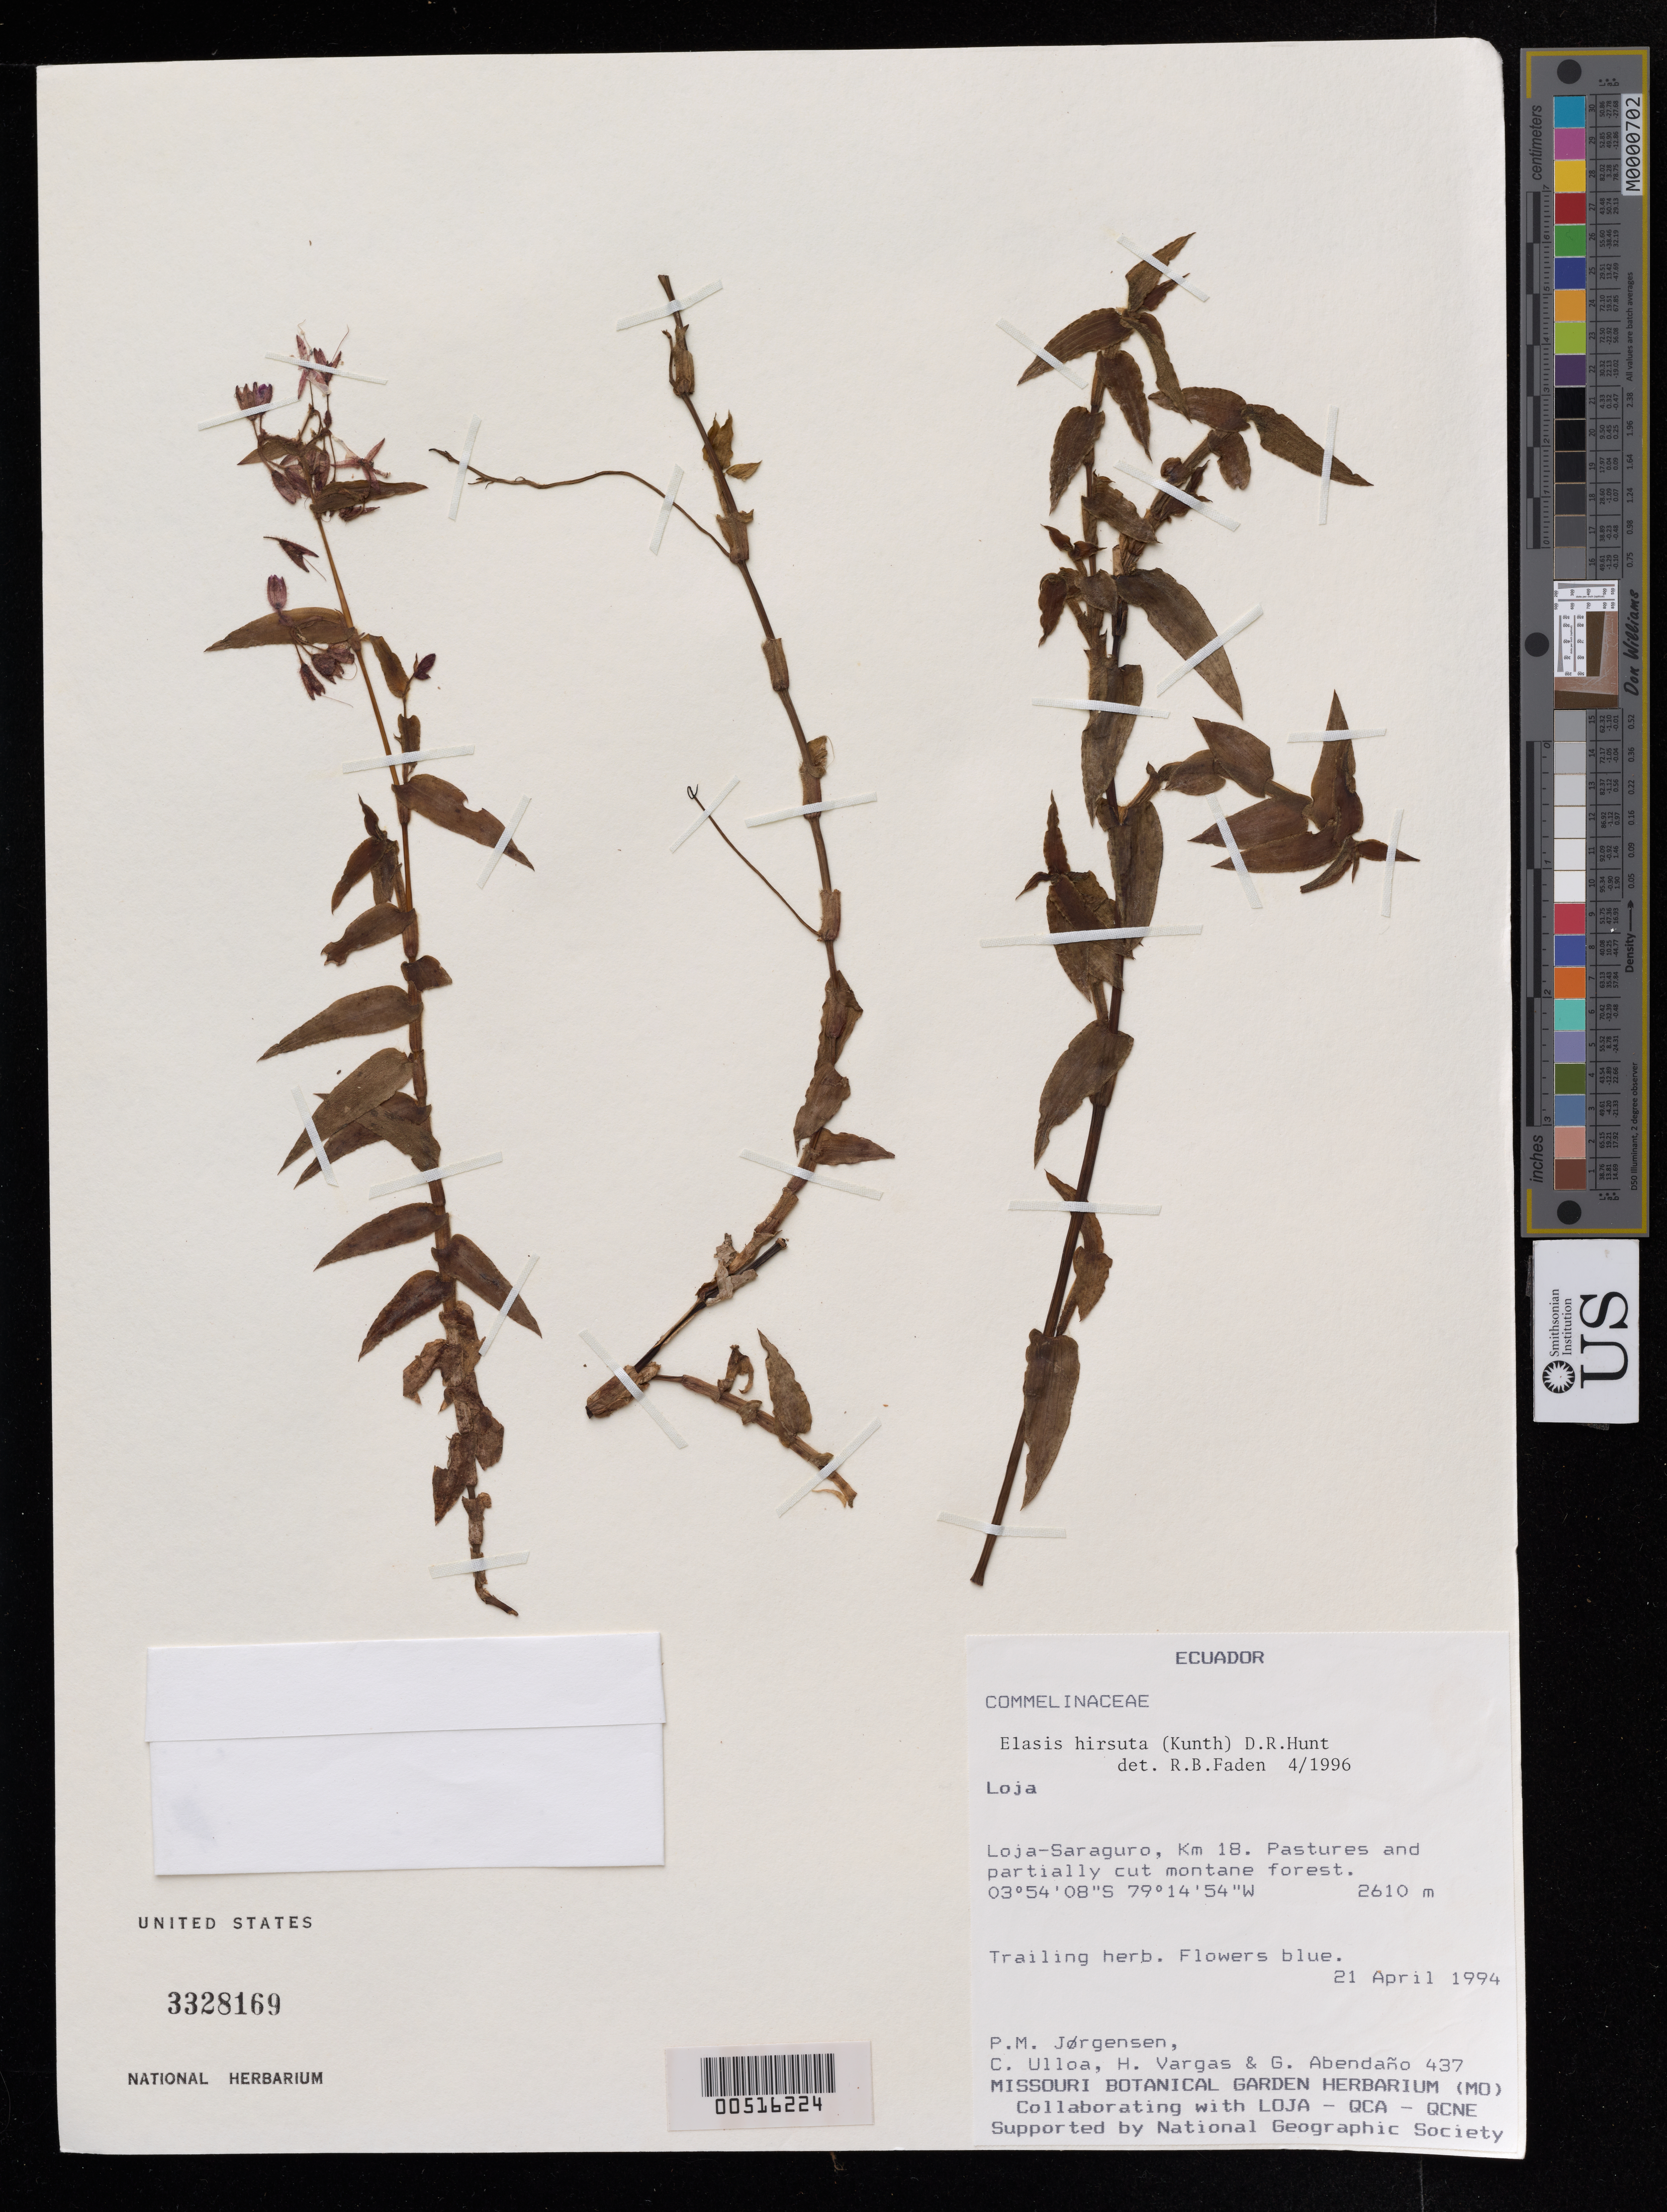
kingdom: Plantae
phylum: Tracheophyta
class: Liliopsida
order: Commelinales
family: Commelinaceae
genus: Elasis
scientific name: Elasis hirsuta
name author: (Kunth) D.R. Hunt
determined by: Faden, Robert B., (US), Smithsonian Institution - National Museum of Natural History (UNITED STATES)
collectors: P. Jørgensen, C. Ulloa, H. Vargas & G. Abendaño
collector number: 437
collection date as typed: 21 Apr 1994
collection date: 1994-04-21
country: Ecuador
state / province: Loja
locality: Loja-Saraguro, km 18.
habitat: Pastures and partially cut montane forest.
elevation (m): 2610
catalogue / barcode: US 3328169